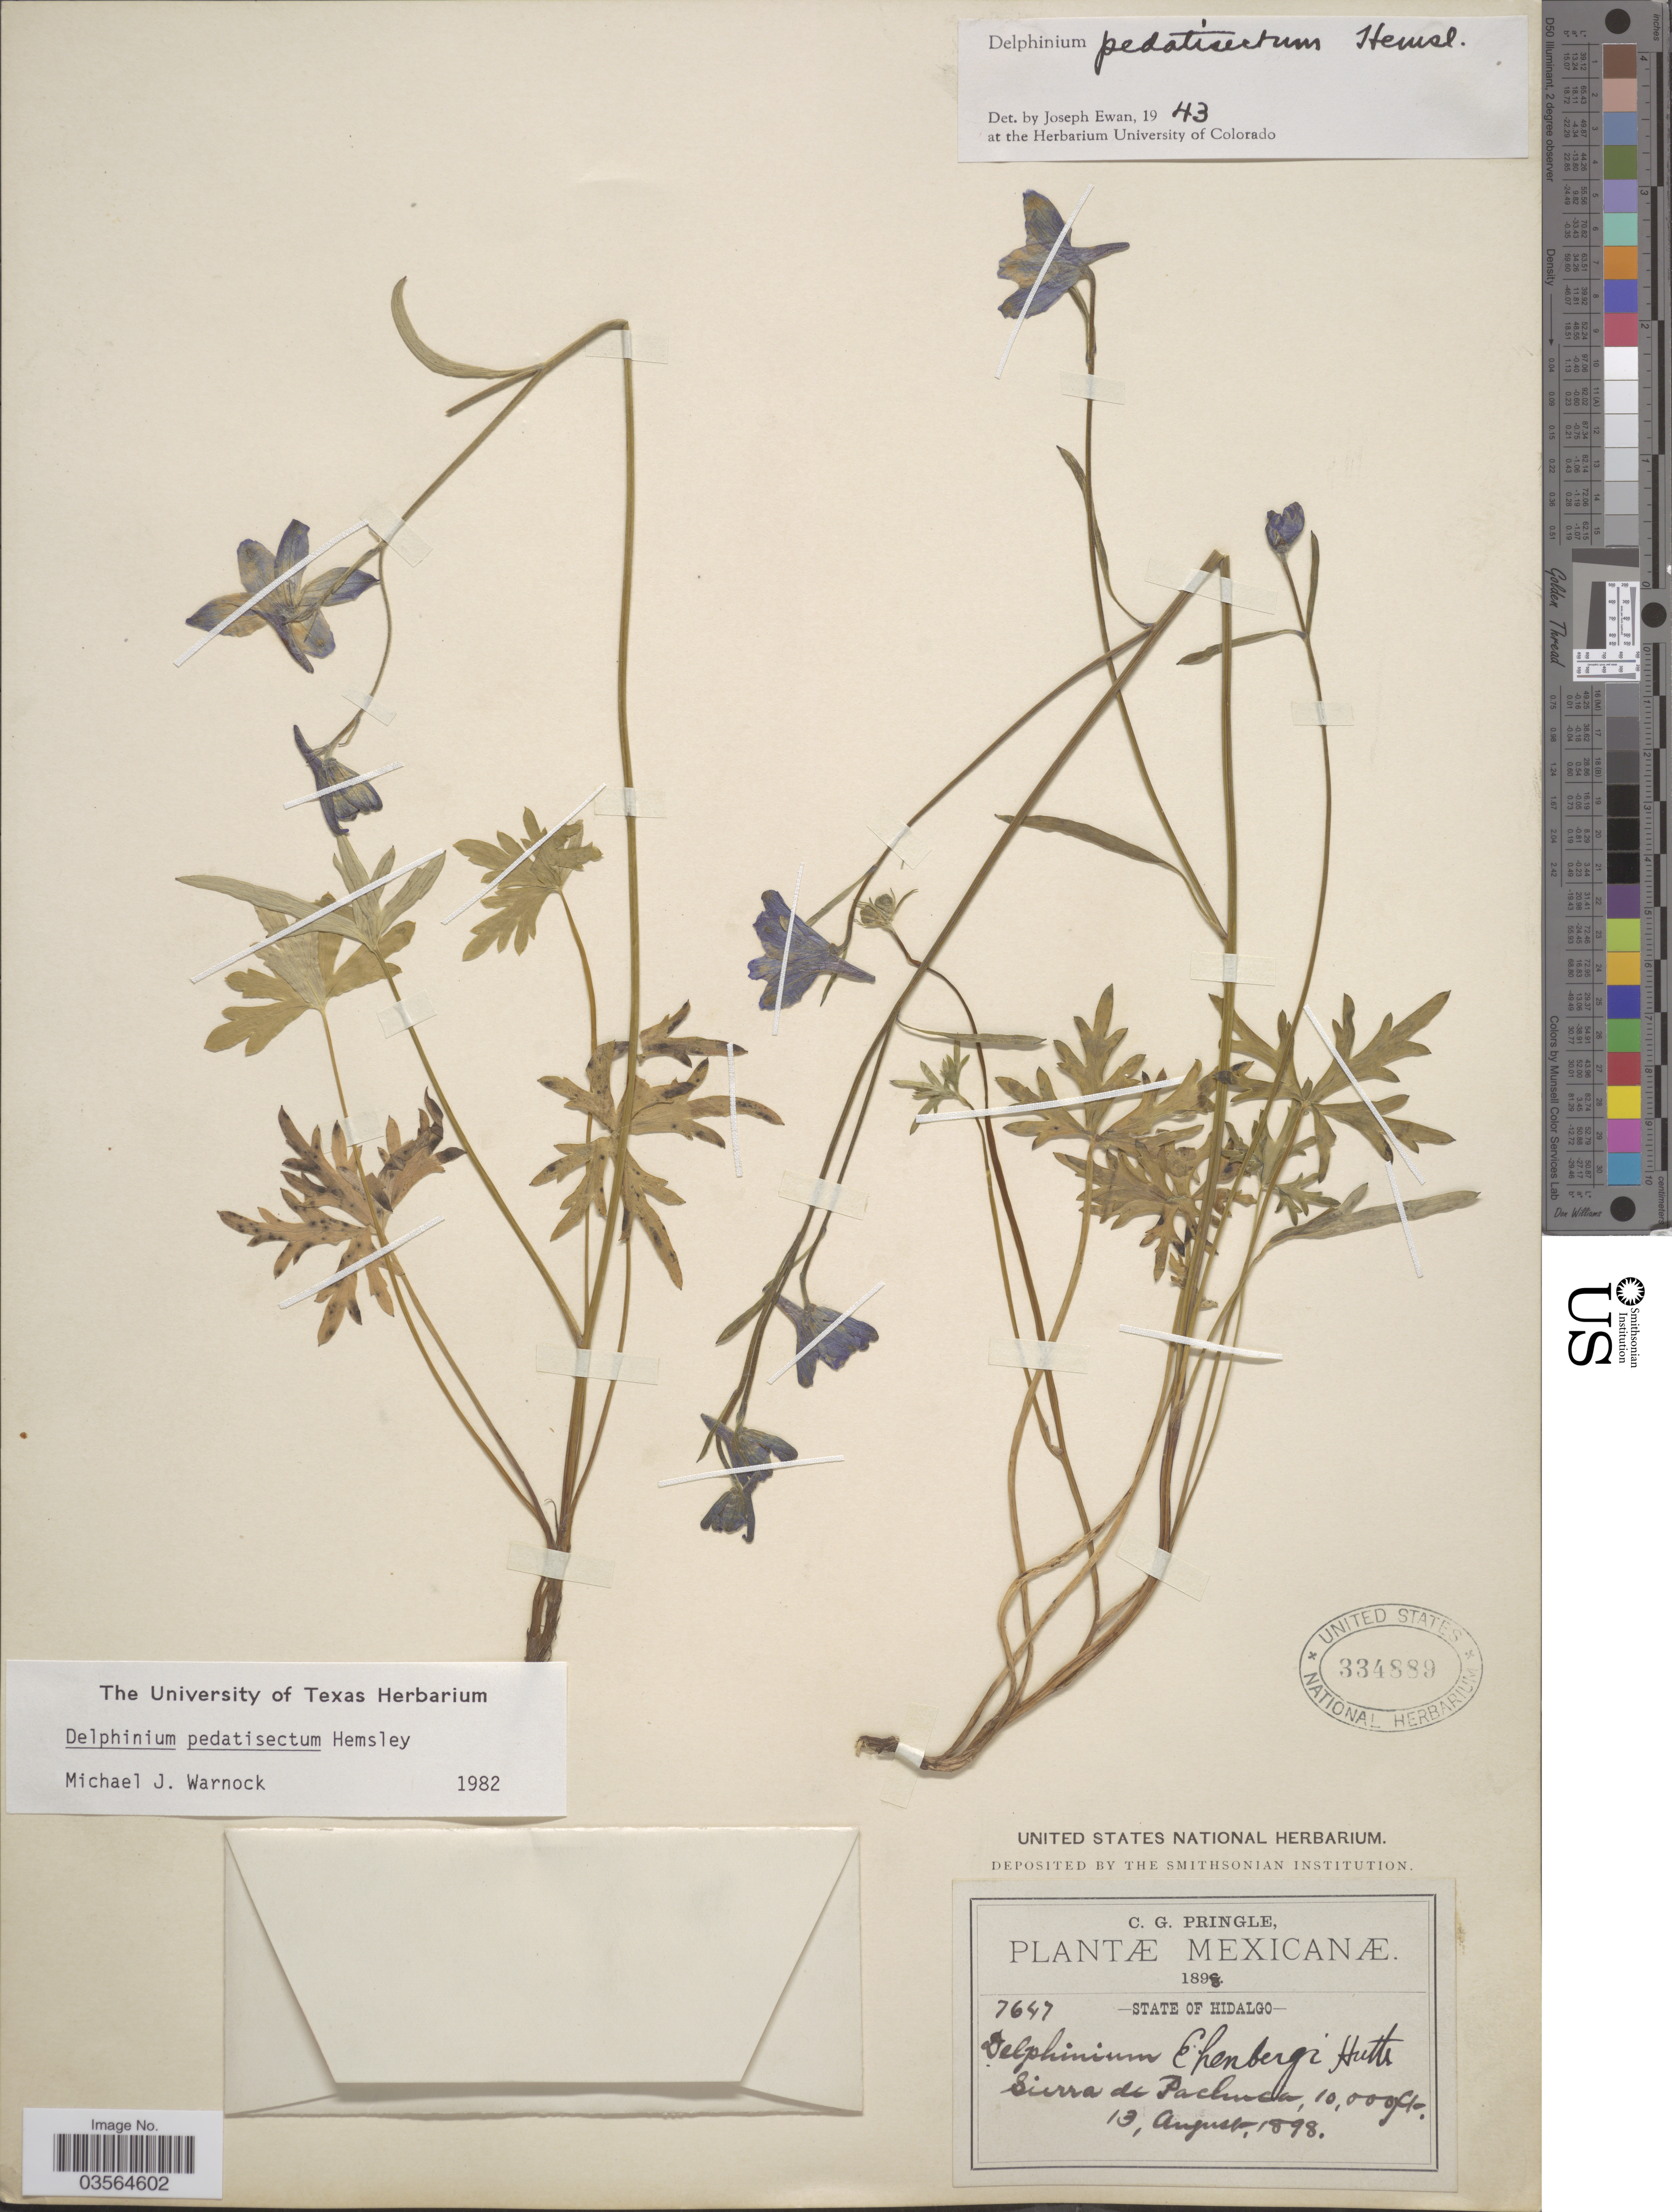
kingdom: Plantae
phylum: Tracheophyta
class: Magnoliopsida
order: Ranunculales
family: Ranunculaceae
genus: Delphinium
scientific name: Delphinium pedatisectum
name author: Hemsl.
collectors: C. G. Pringle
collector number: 7647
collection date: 1898-08-13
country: Mexico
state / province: Hidalgo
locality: Sierra de Pachuca.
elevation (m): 3048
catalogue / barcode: US 334889